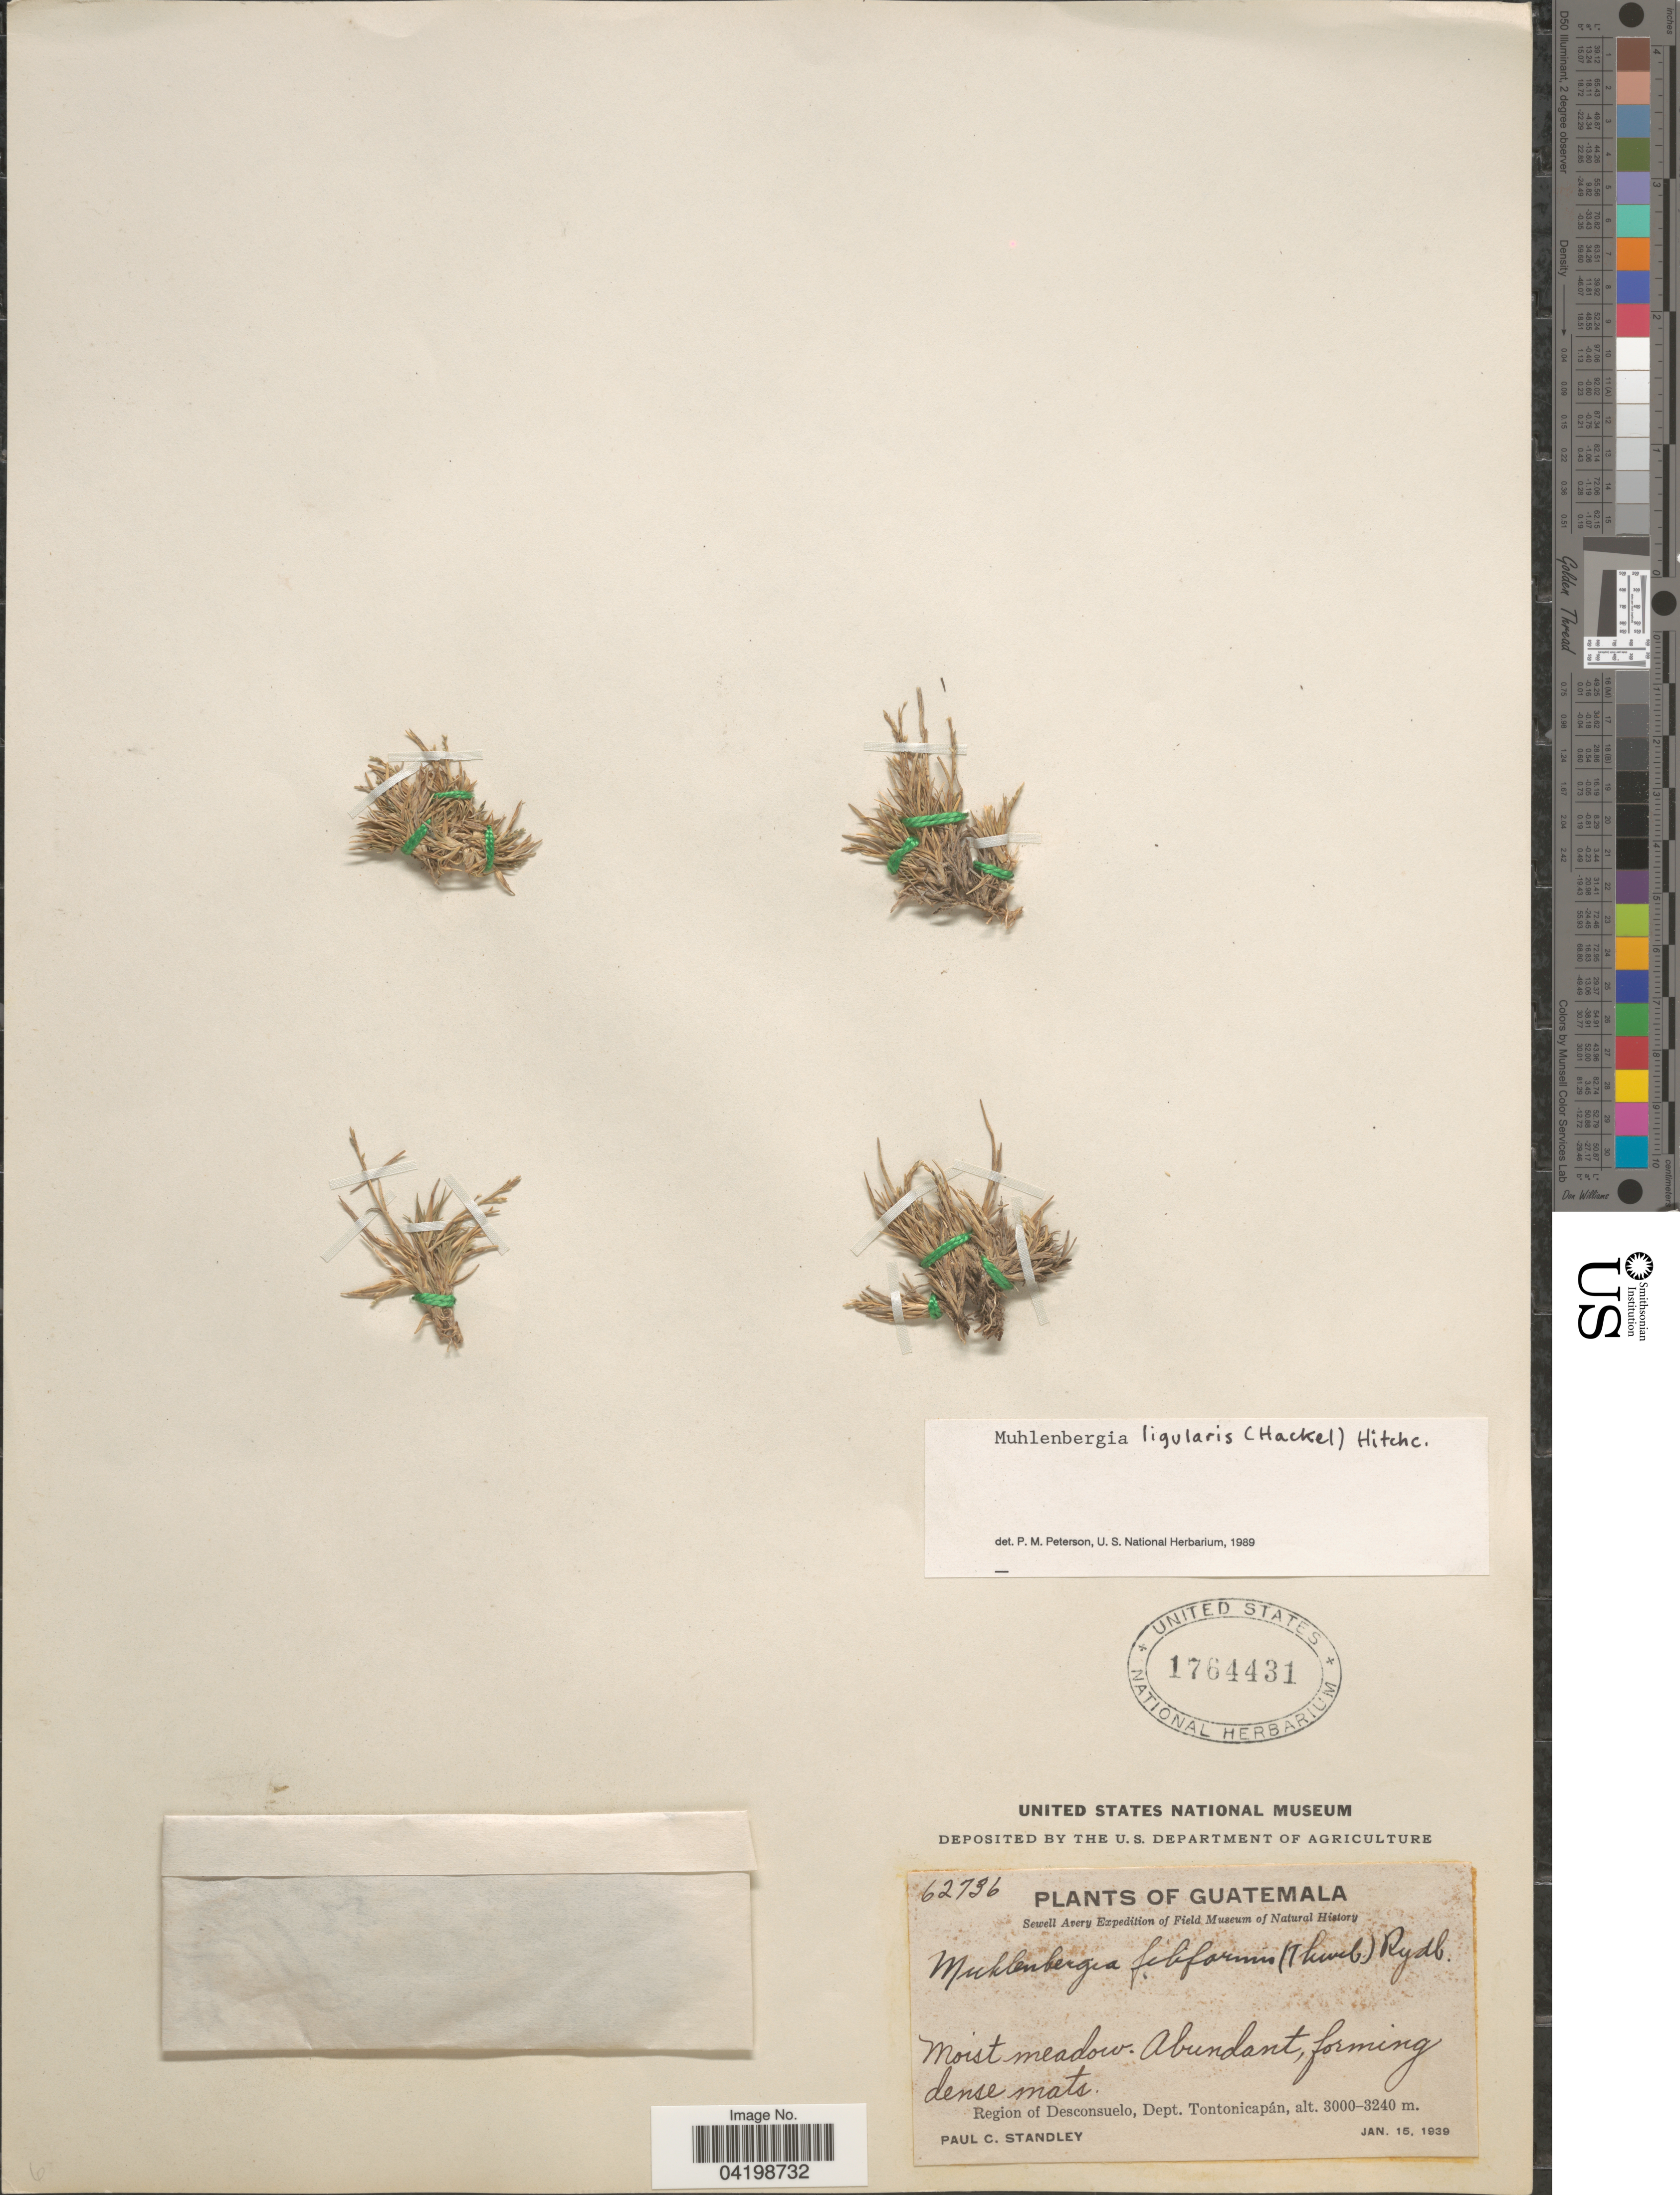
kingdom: Plantae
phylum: Tracheophyta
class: Liliopsida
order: Poales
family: Poaceae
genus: Muhlenbergia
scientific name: Muhlenbergia ligularis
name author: (Hack.) Hitchc.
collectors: P. C. Standley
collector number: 62736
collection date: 1939-01-15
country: Guatemala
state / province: Totonicapan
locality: Sewell Avery Expedition. Region of Desconsuelo, Dept. Tontonicapán.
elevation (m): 3000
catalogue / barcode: US 1764431